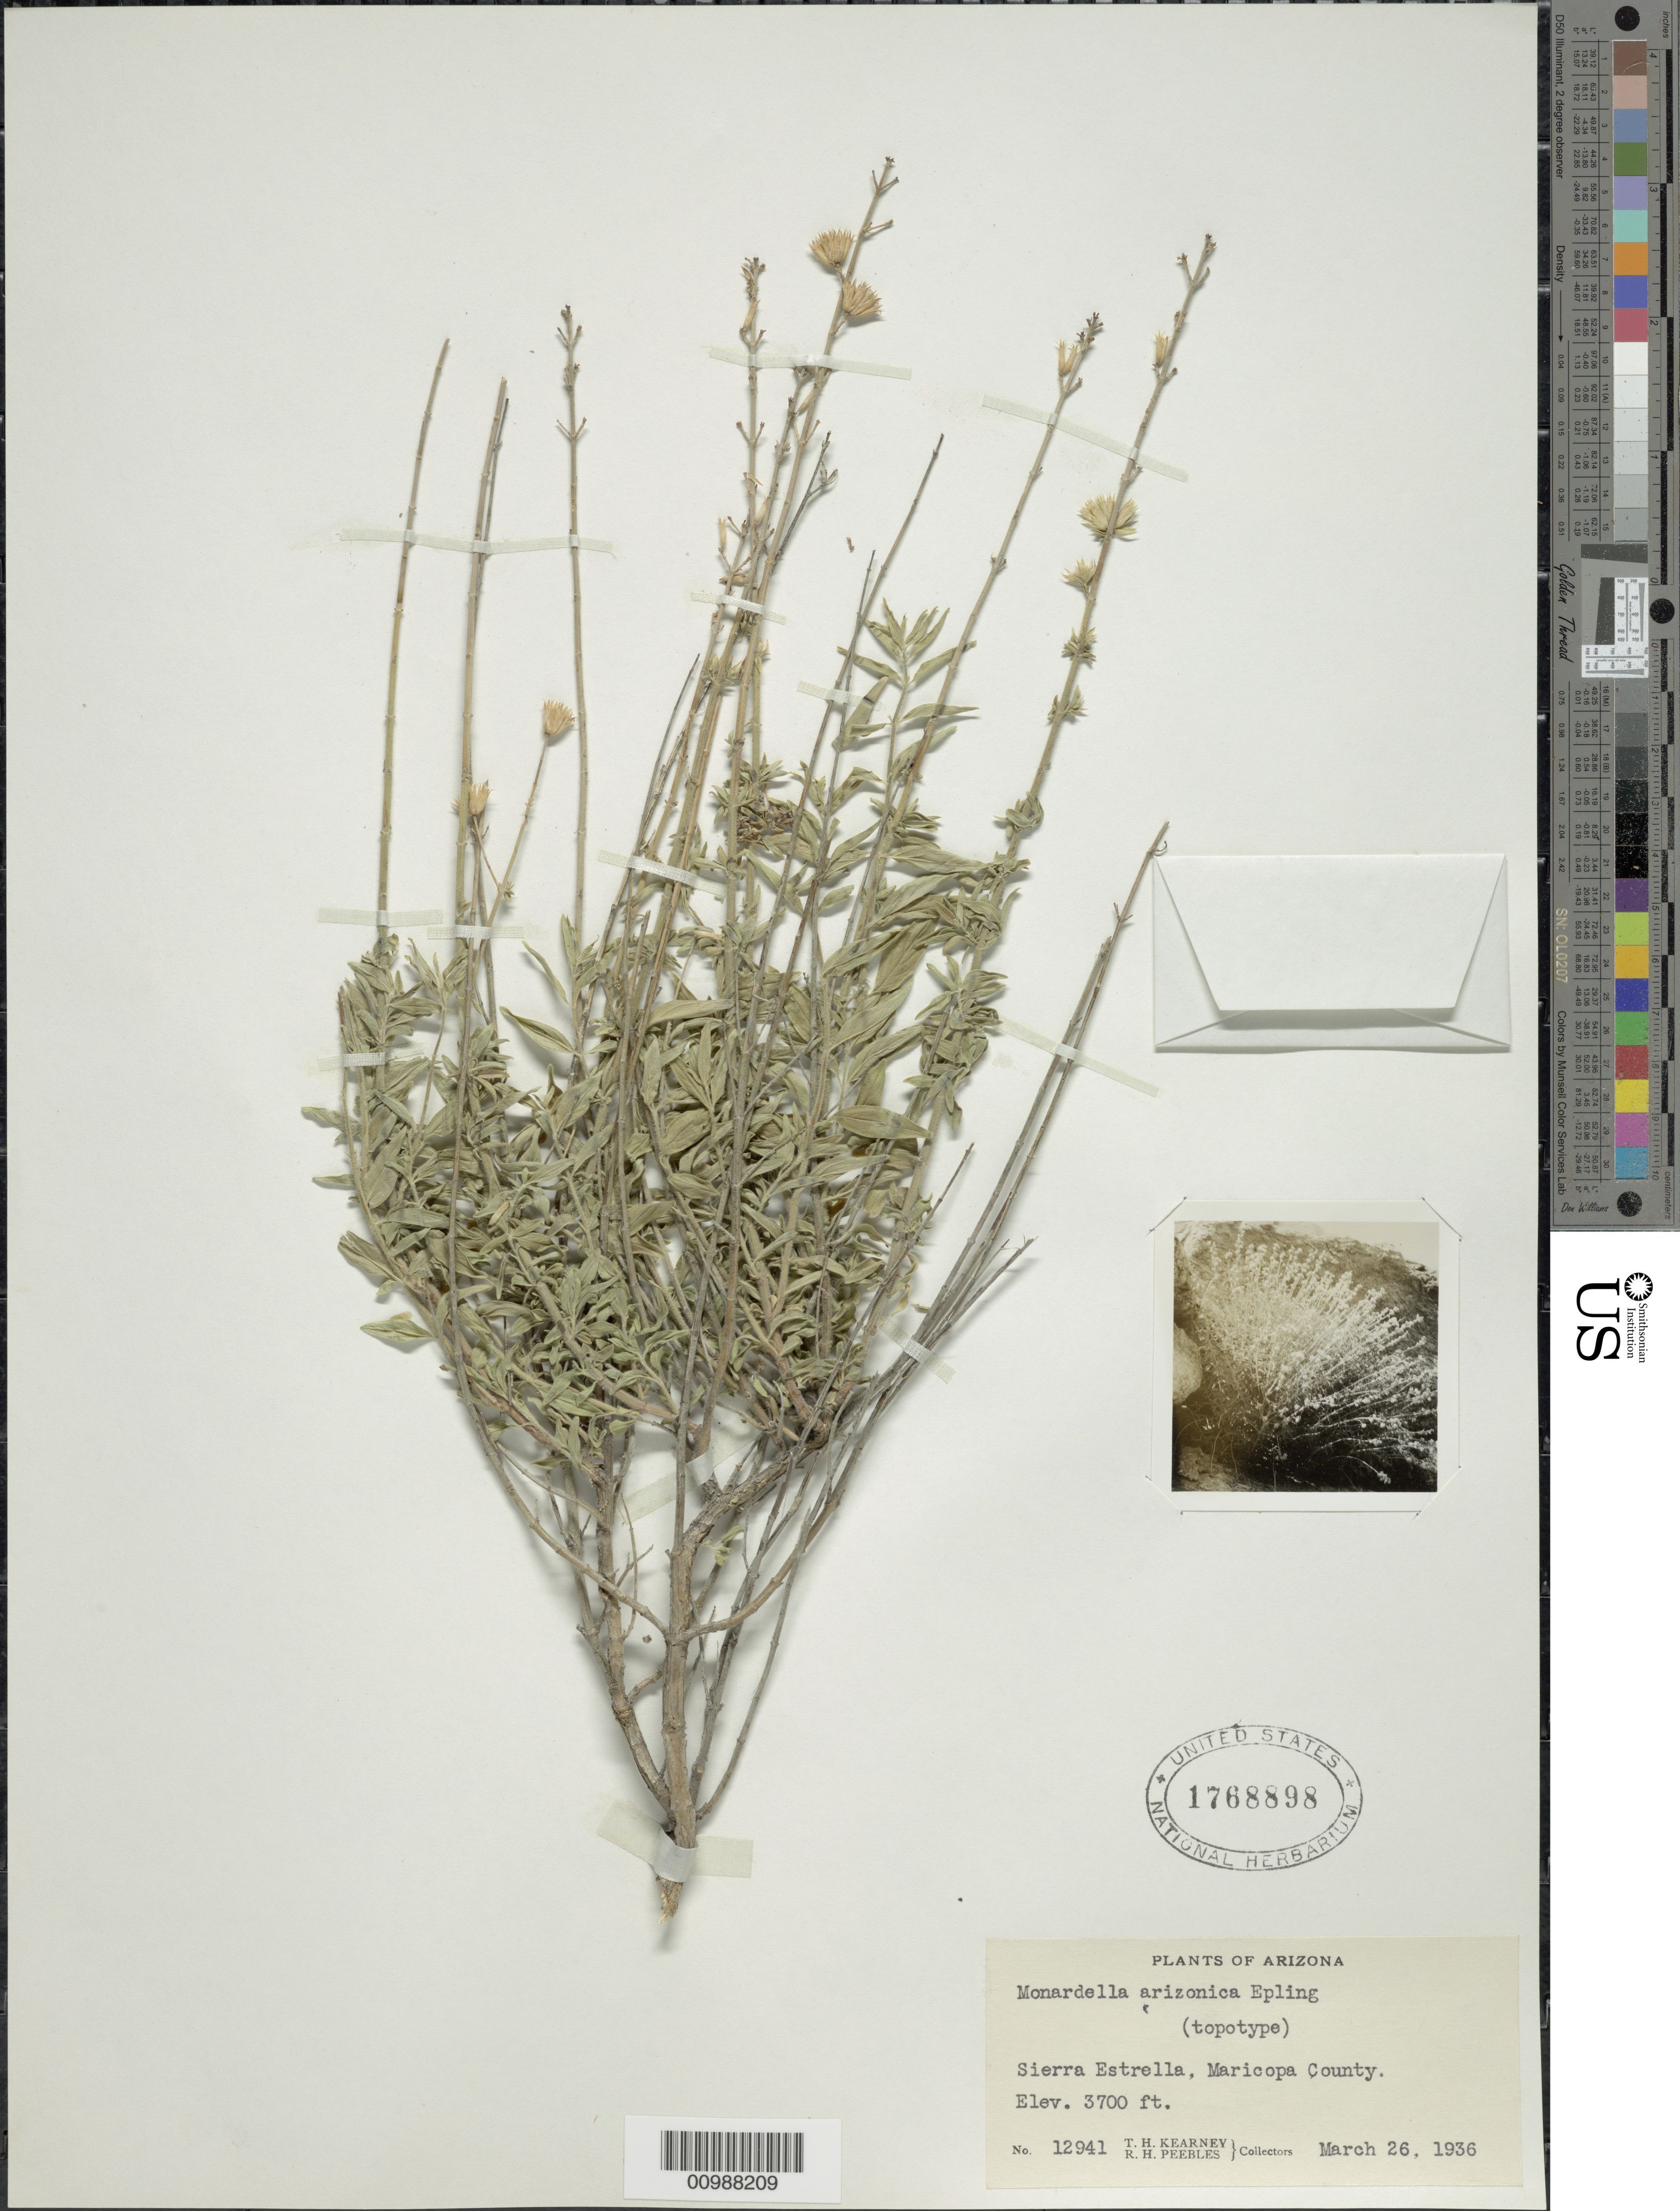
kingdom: Plantae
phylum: Tracheophyta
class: Magnoliopsida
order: Lamiales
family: Lamiaceae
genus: Monardella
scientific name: Monardella arizonica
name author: Epling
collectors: T. H. Kearney & R. H. Peebles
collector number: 12941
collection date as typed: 26 Mar 1936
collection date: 1936-03-26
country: United States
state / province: Arizona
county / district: Maricopa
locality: Sierra Estrella.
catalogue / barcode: US 1768898